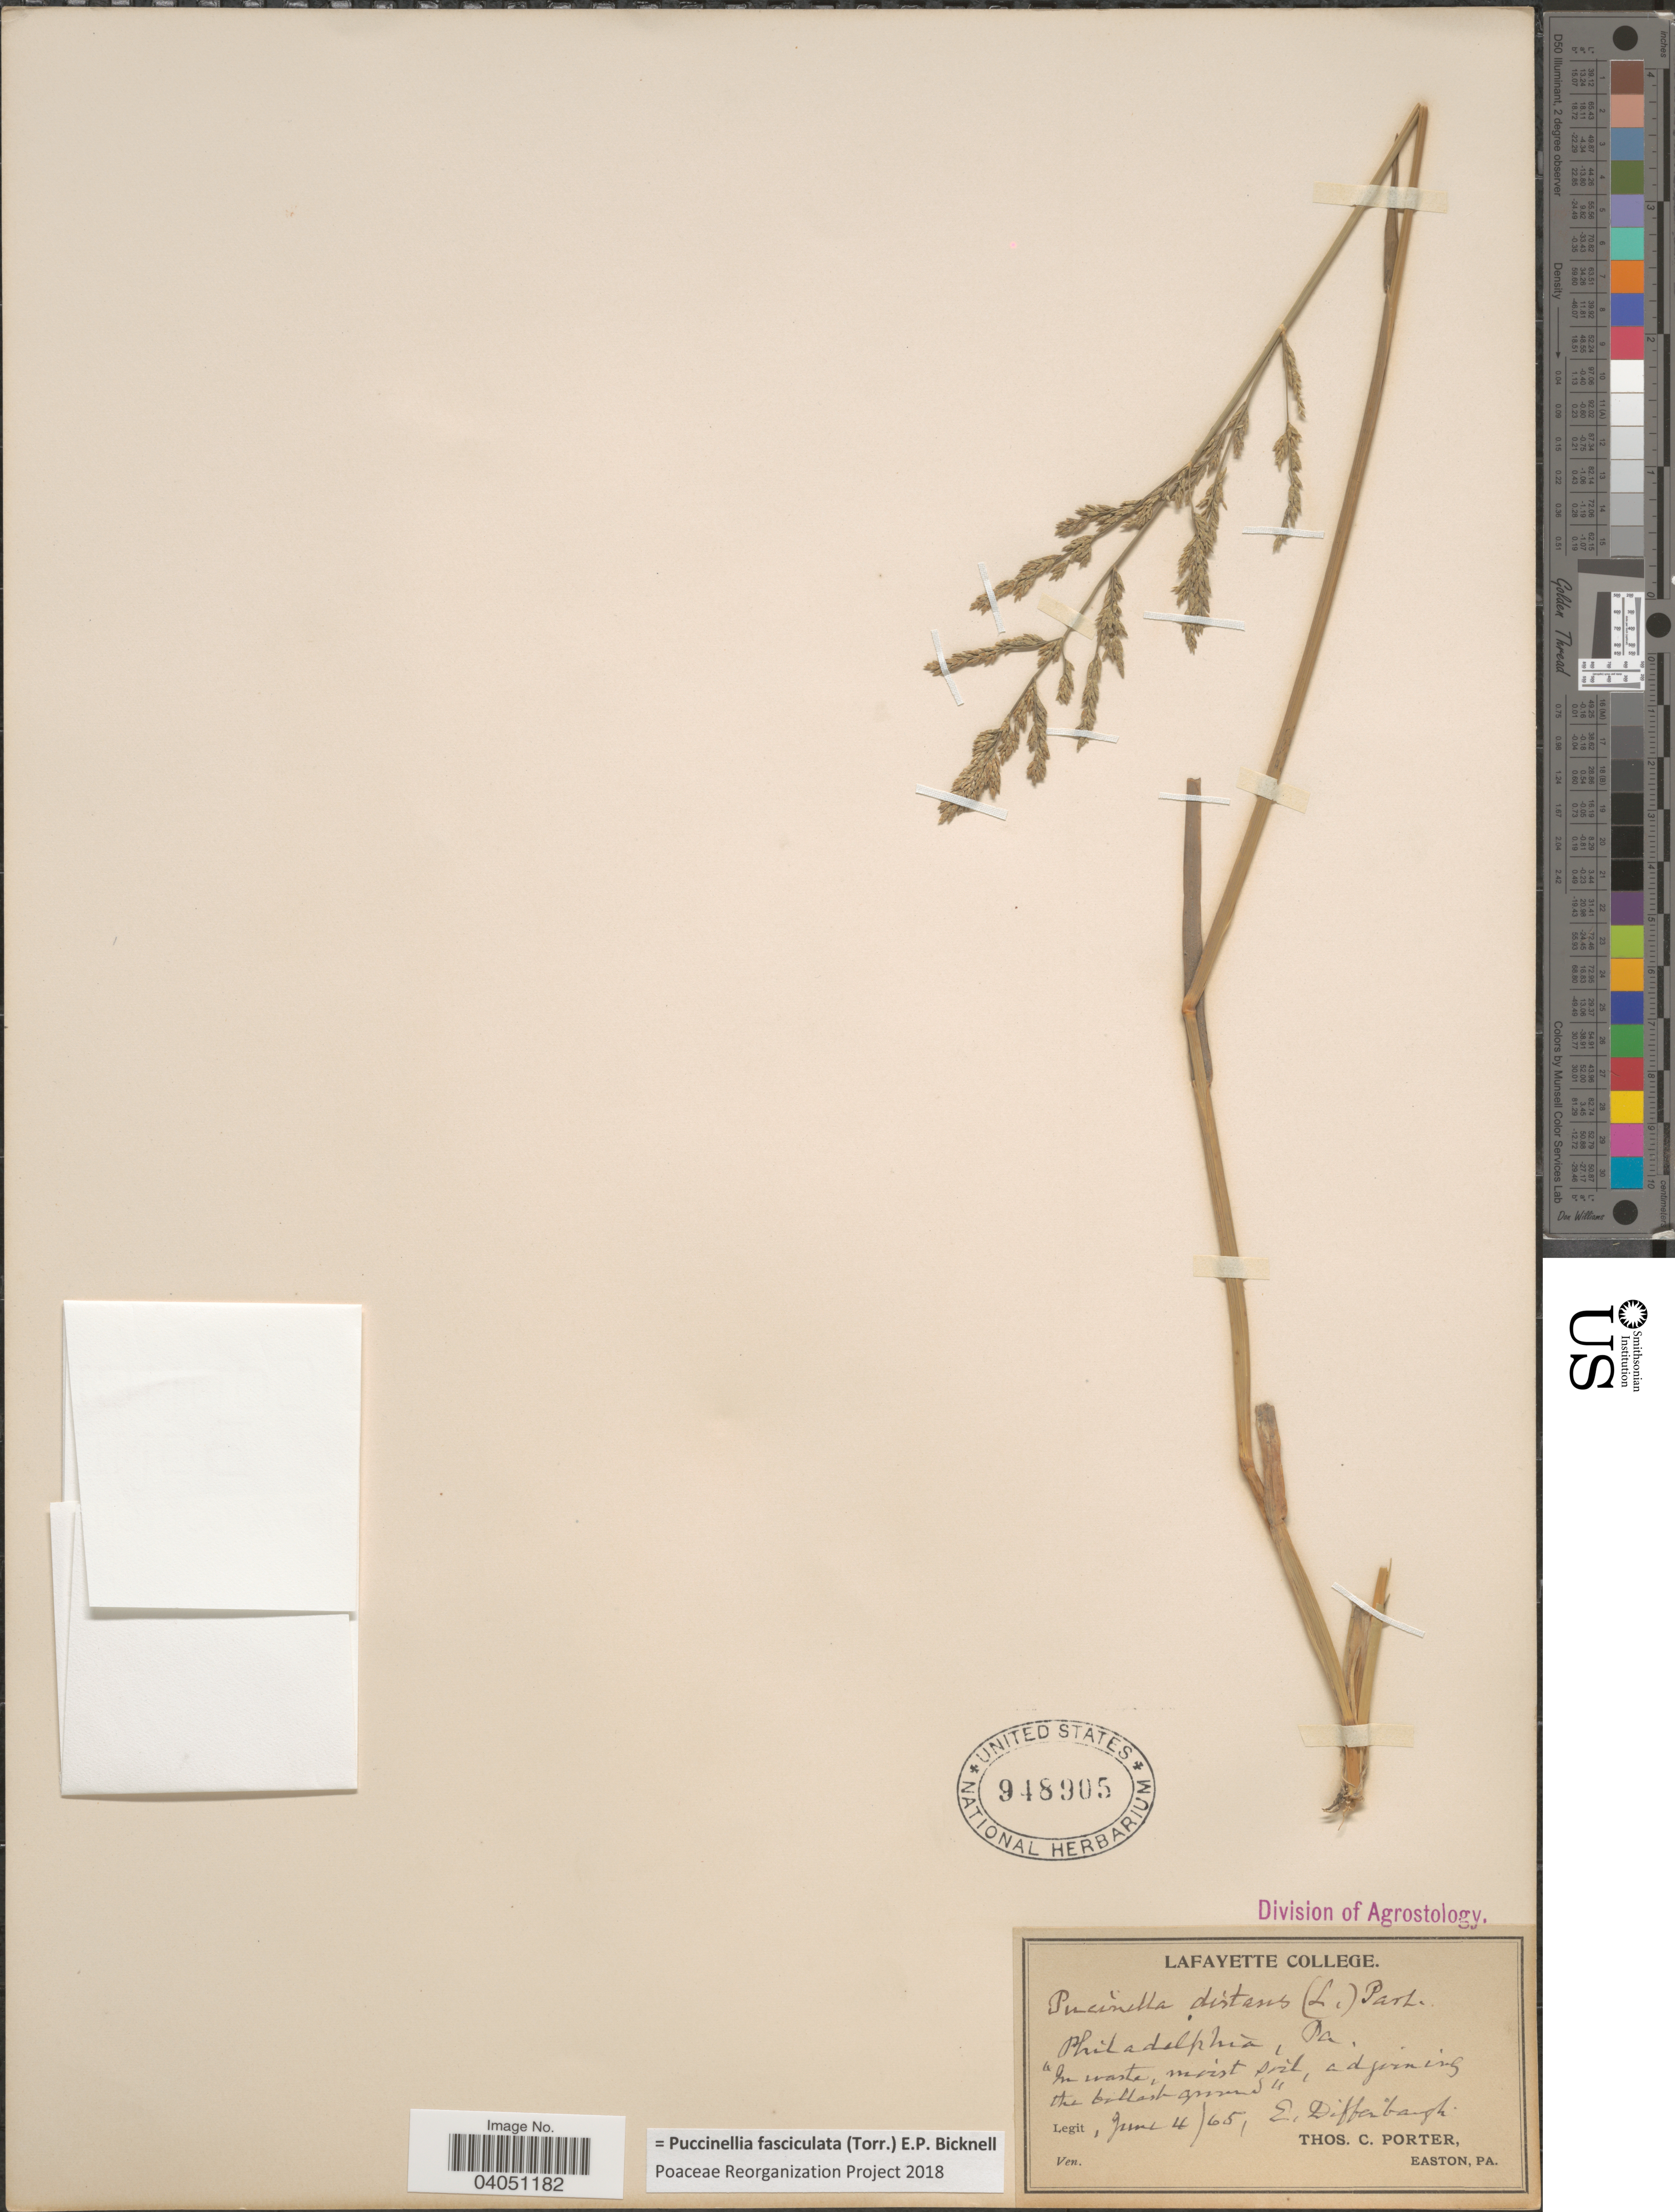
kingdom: Plantae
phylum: Tracheophyta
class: Liliopsida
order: Poales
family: Poaceae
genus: Puccinellia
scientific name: Puccinellia fasciculata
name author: (Torr.) E.P. Bicknell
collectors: T. Porter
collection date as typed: Transcribed d/m/y: 4/6/65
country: United States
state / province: Pennsylvania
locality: Philadelhia.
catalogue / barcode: US 948905